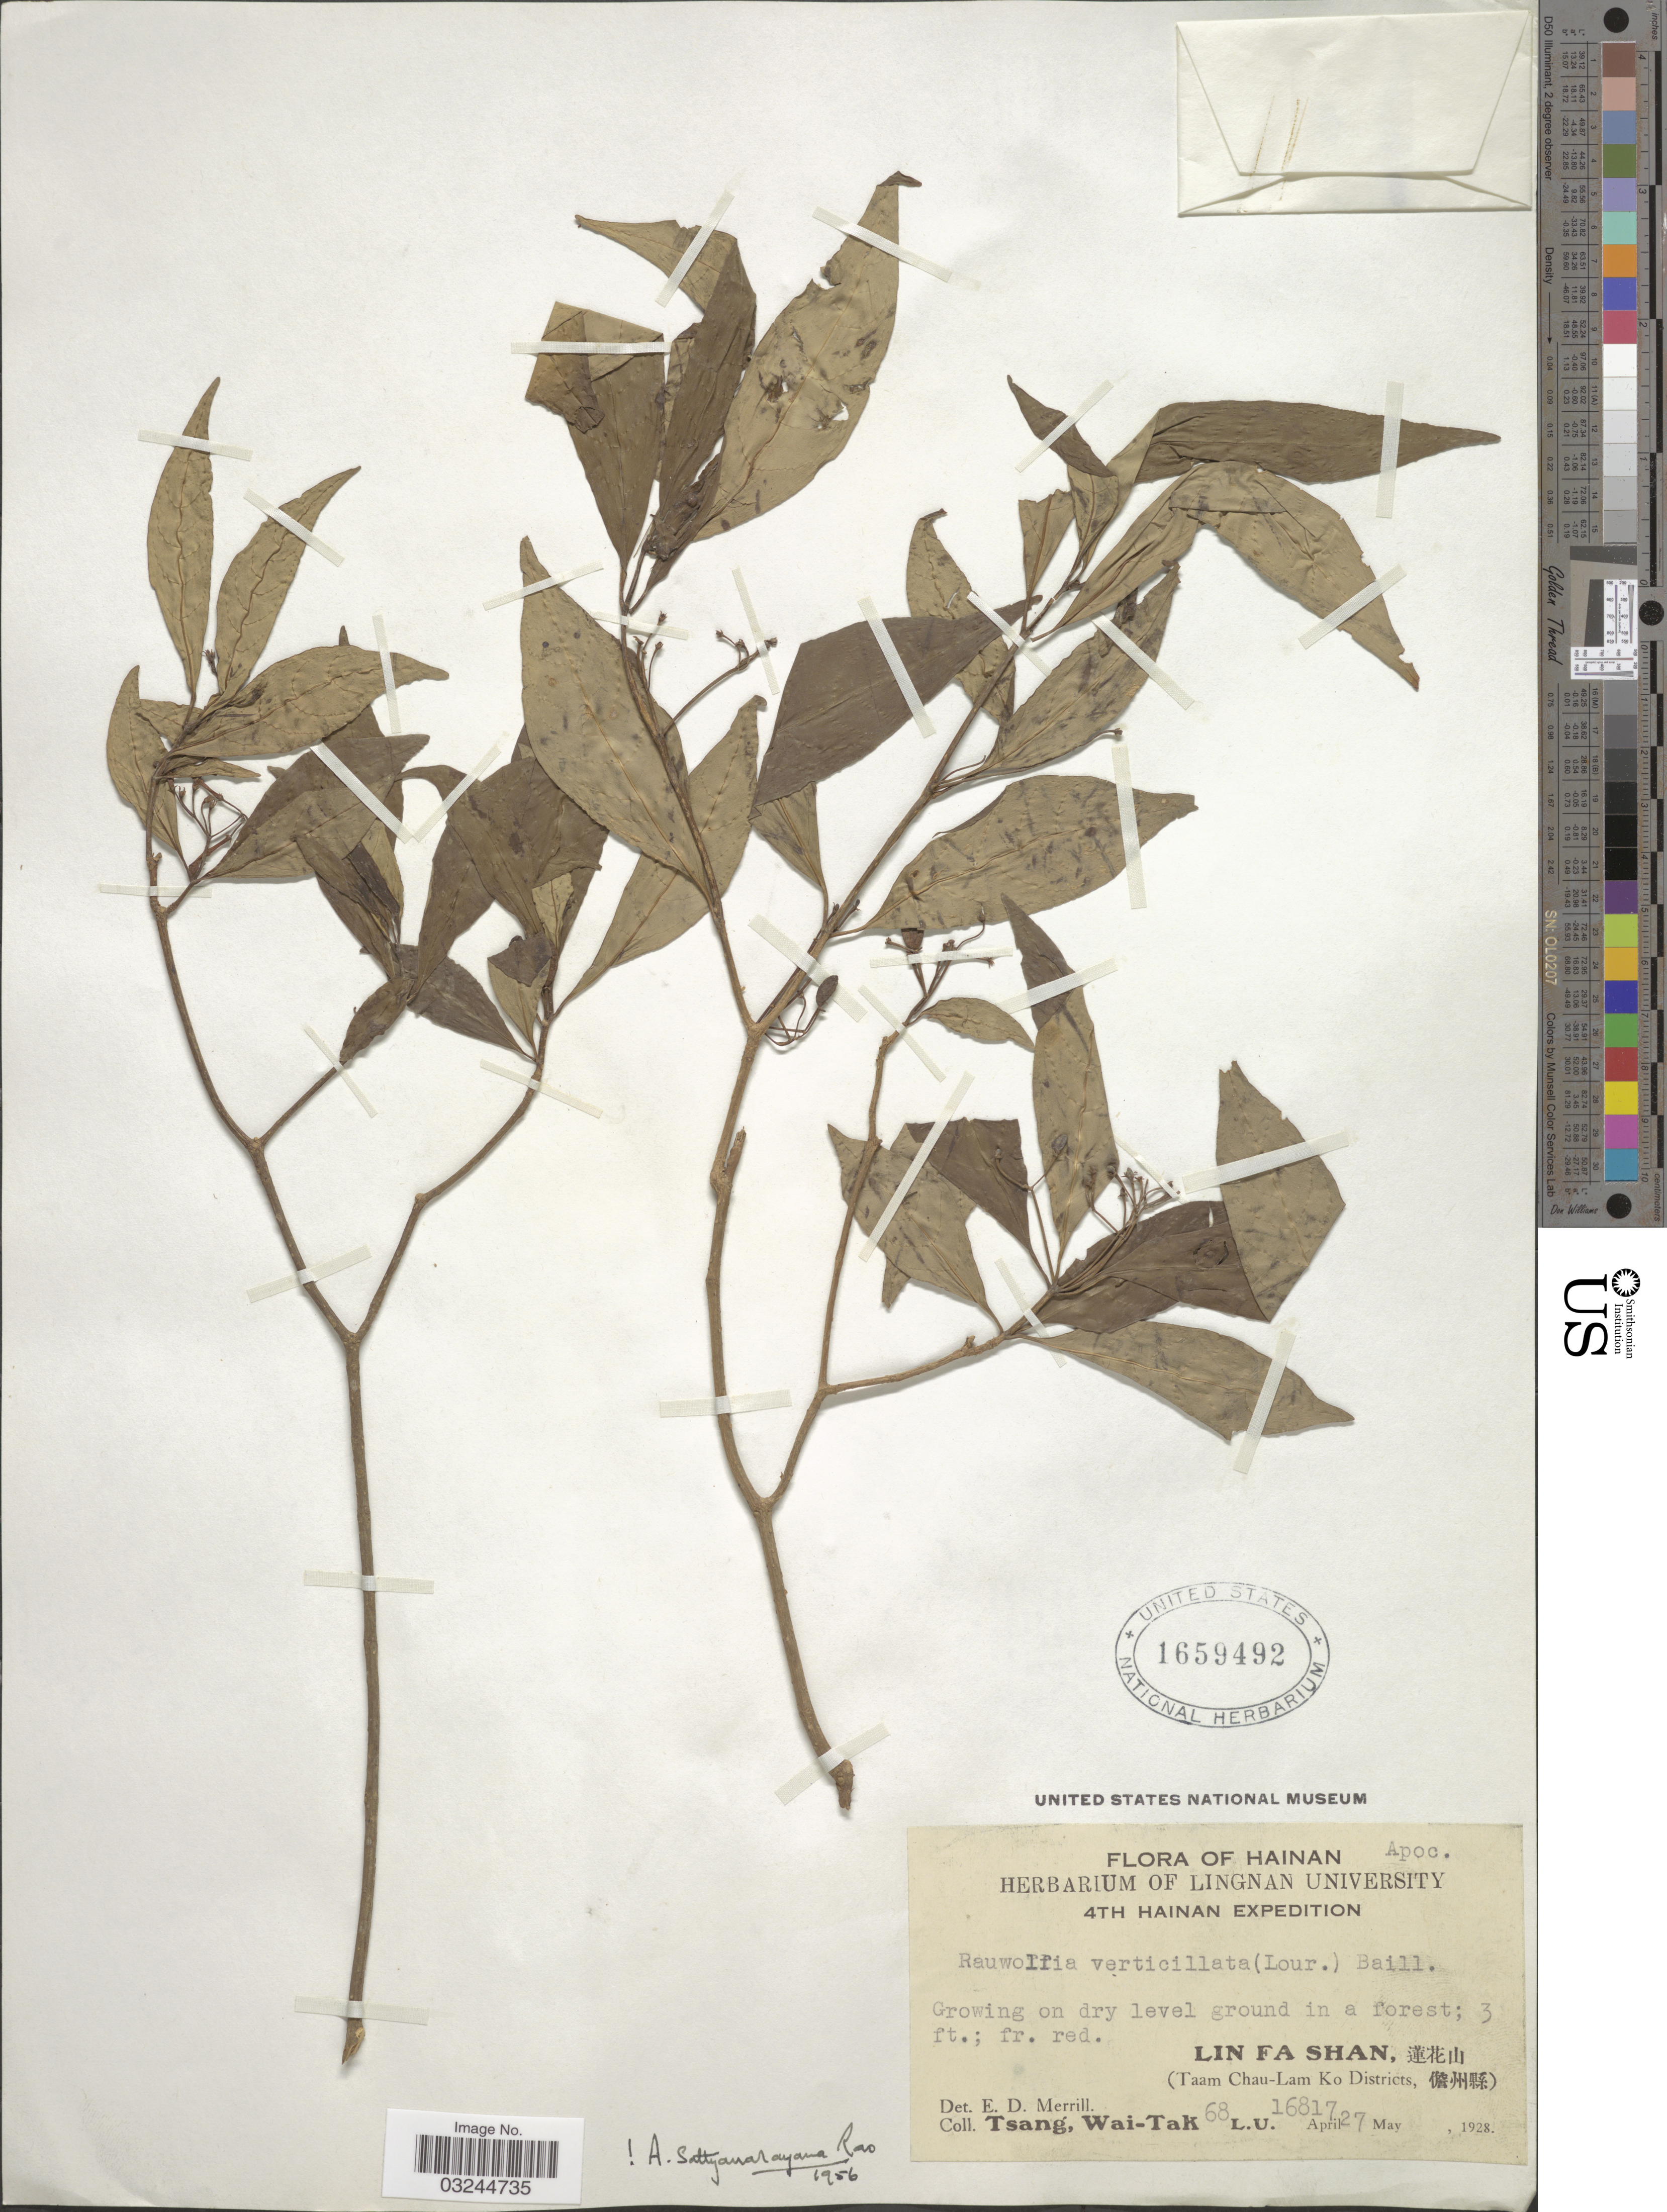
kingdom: Plantae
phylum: Tracheophyta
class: Magnoliopsida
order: Gentianales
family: Apocynaceae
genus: Rauvolfia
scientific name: Rauvolfia verticillata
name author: (Lour.) Baill.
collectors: W. T. Tsang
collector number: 68 L.U. 16817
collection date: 1928-04-27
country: China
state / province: Hainan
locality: Lin Fa Shan, (Taam Chau-Lam Ko Districts, X).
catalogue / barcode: US 1659492